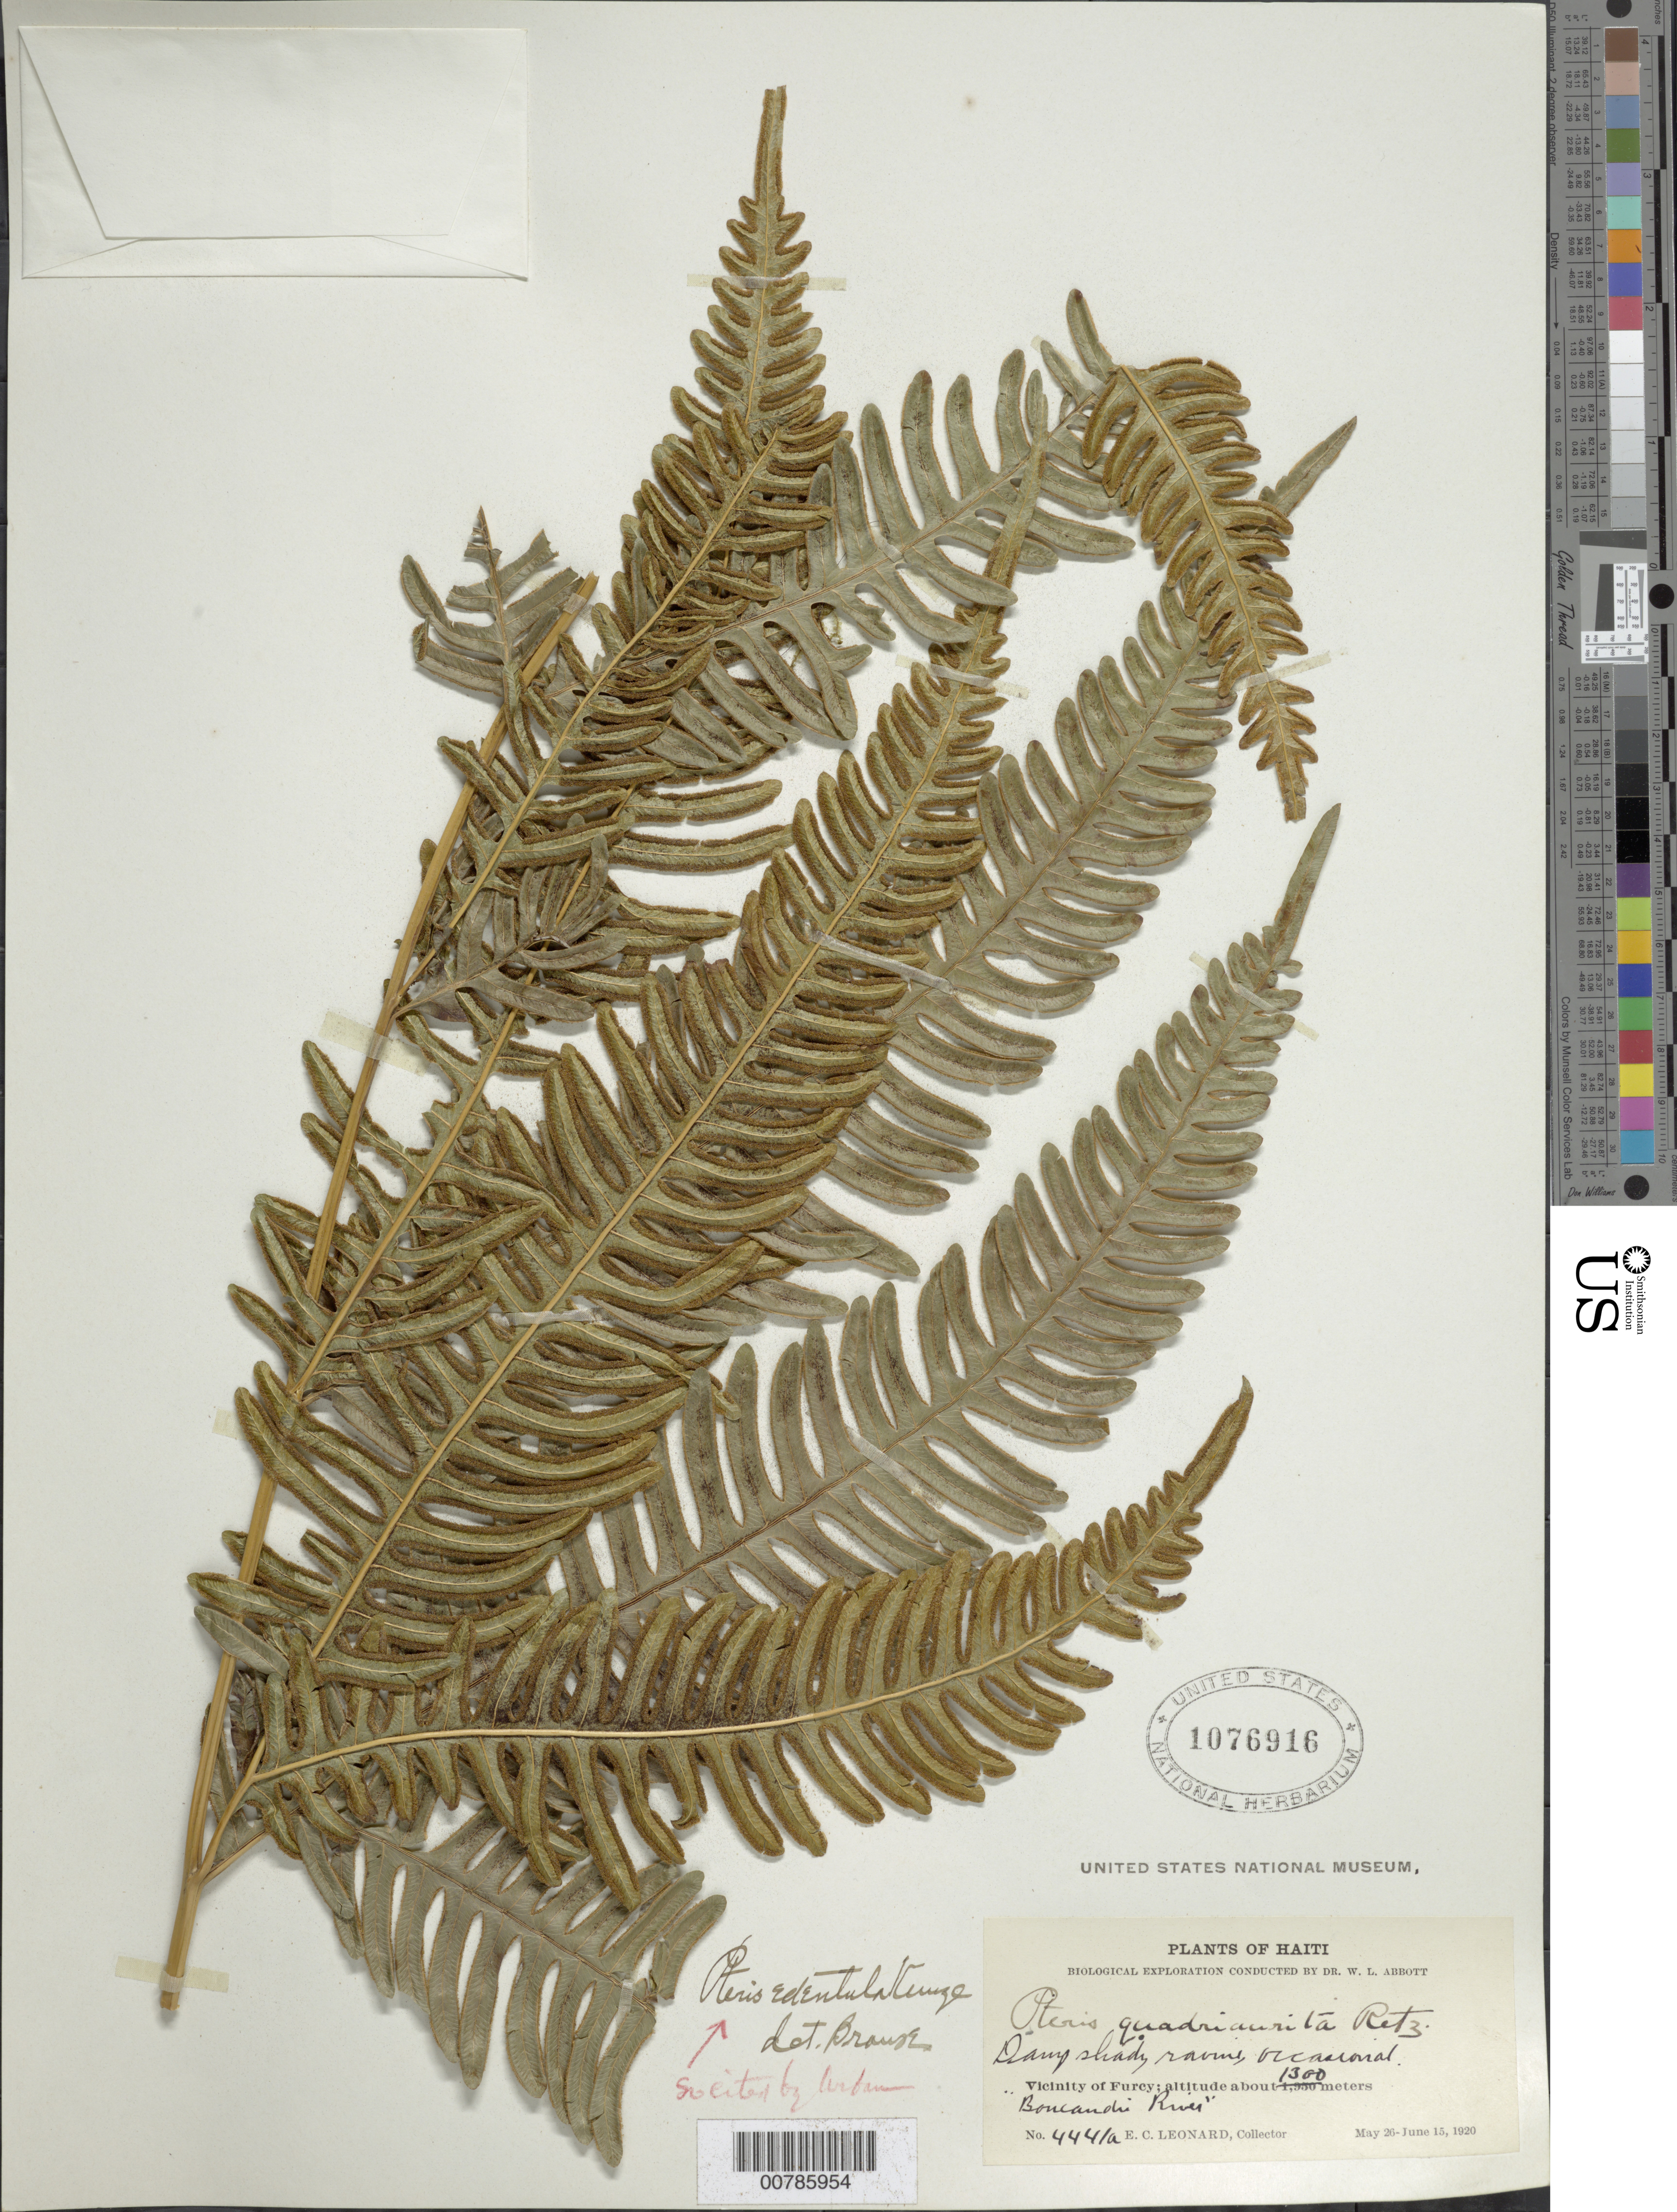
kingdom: Plantae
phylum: Tracheophyta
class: Polypodiopsida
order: Polypodiales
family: Pteridaceae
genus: Pteris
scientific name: Pteris quadriaurita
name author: Retz.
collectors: E. C. Leonard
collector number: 4441a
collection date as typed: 26 May 1920 15 Jun 1920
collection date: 1920-05-26/1920-06-15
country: Haiti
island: Hispaniola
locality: Furcy, vicinity; Boniandri River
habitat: Dry shady ravine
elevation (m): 1300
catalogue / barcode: US 1076916